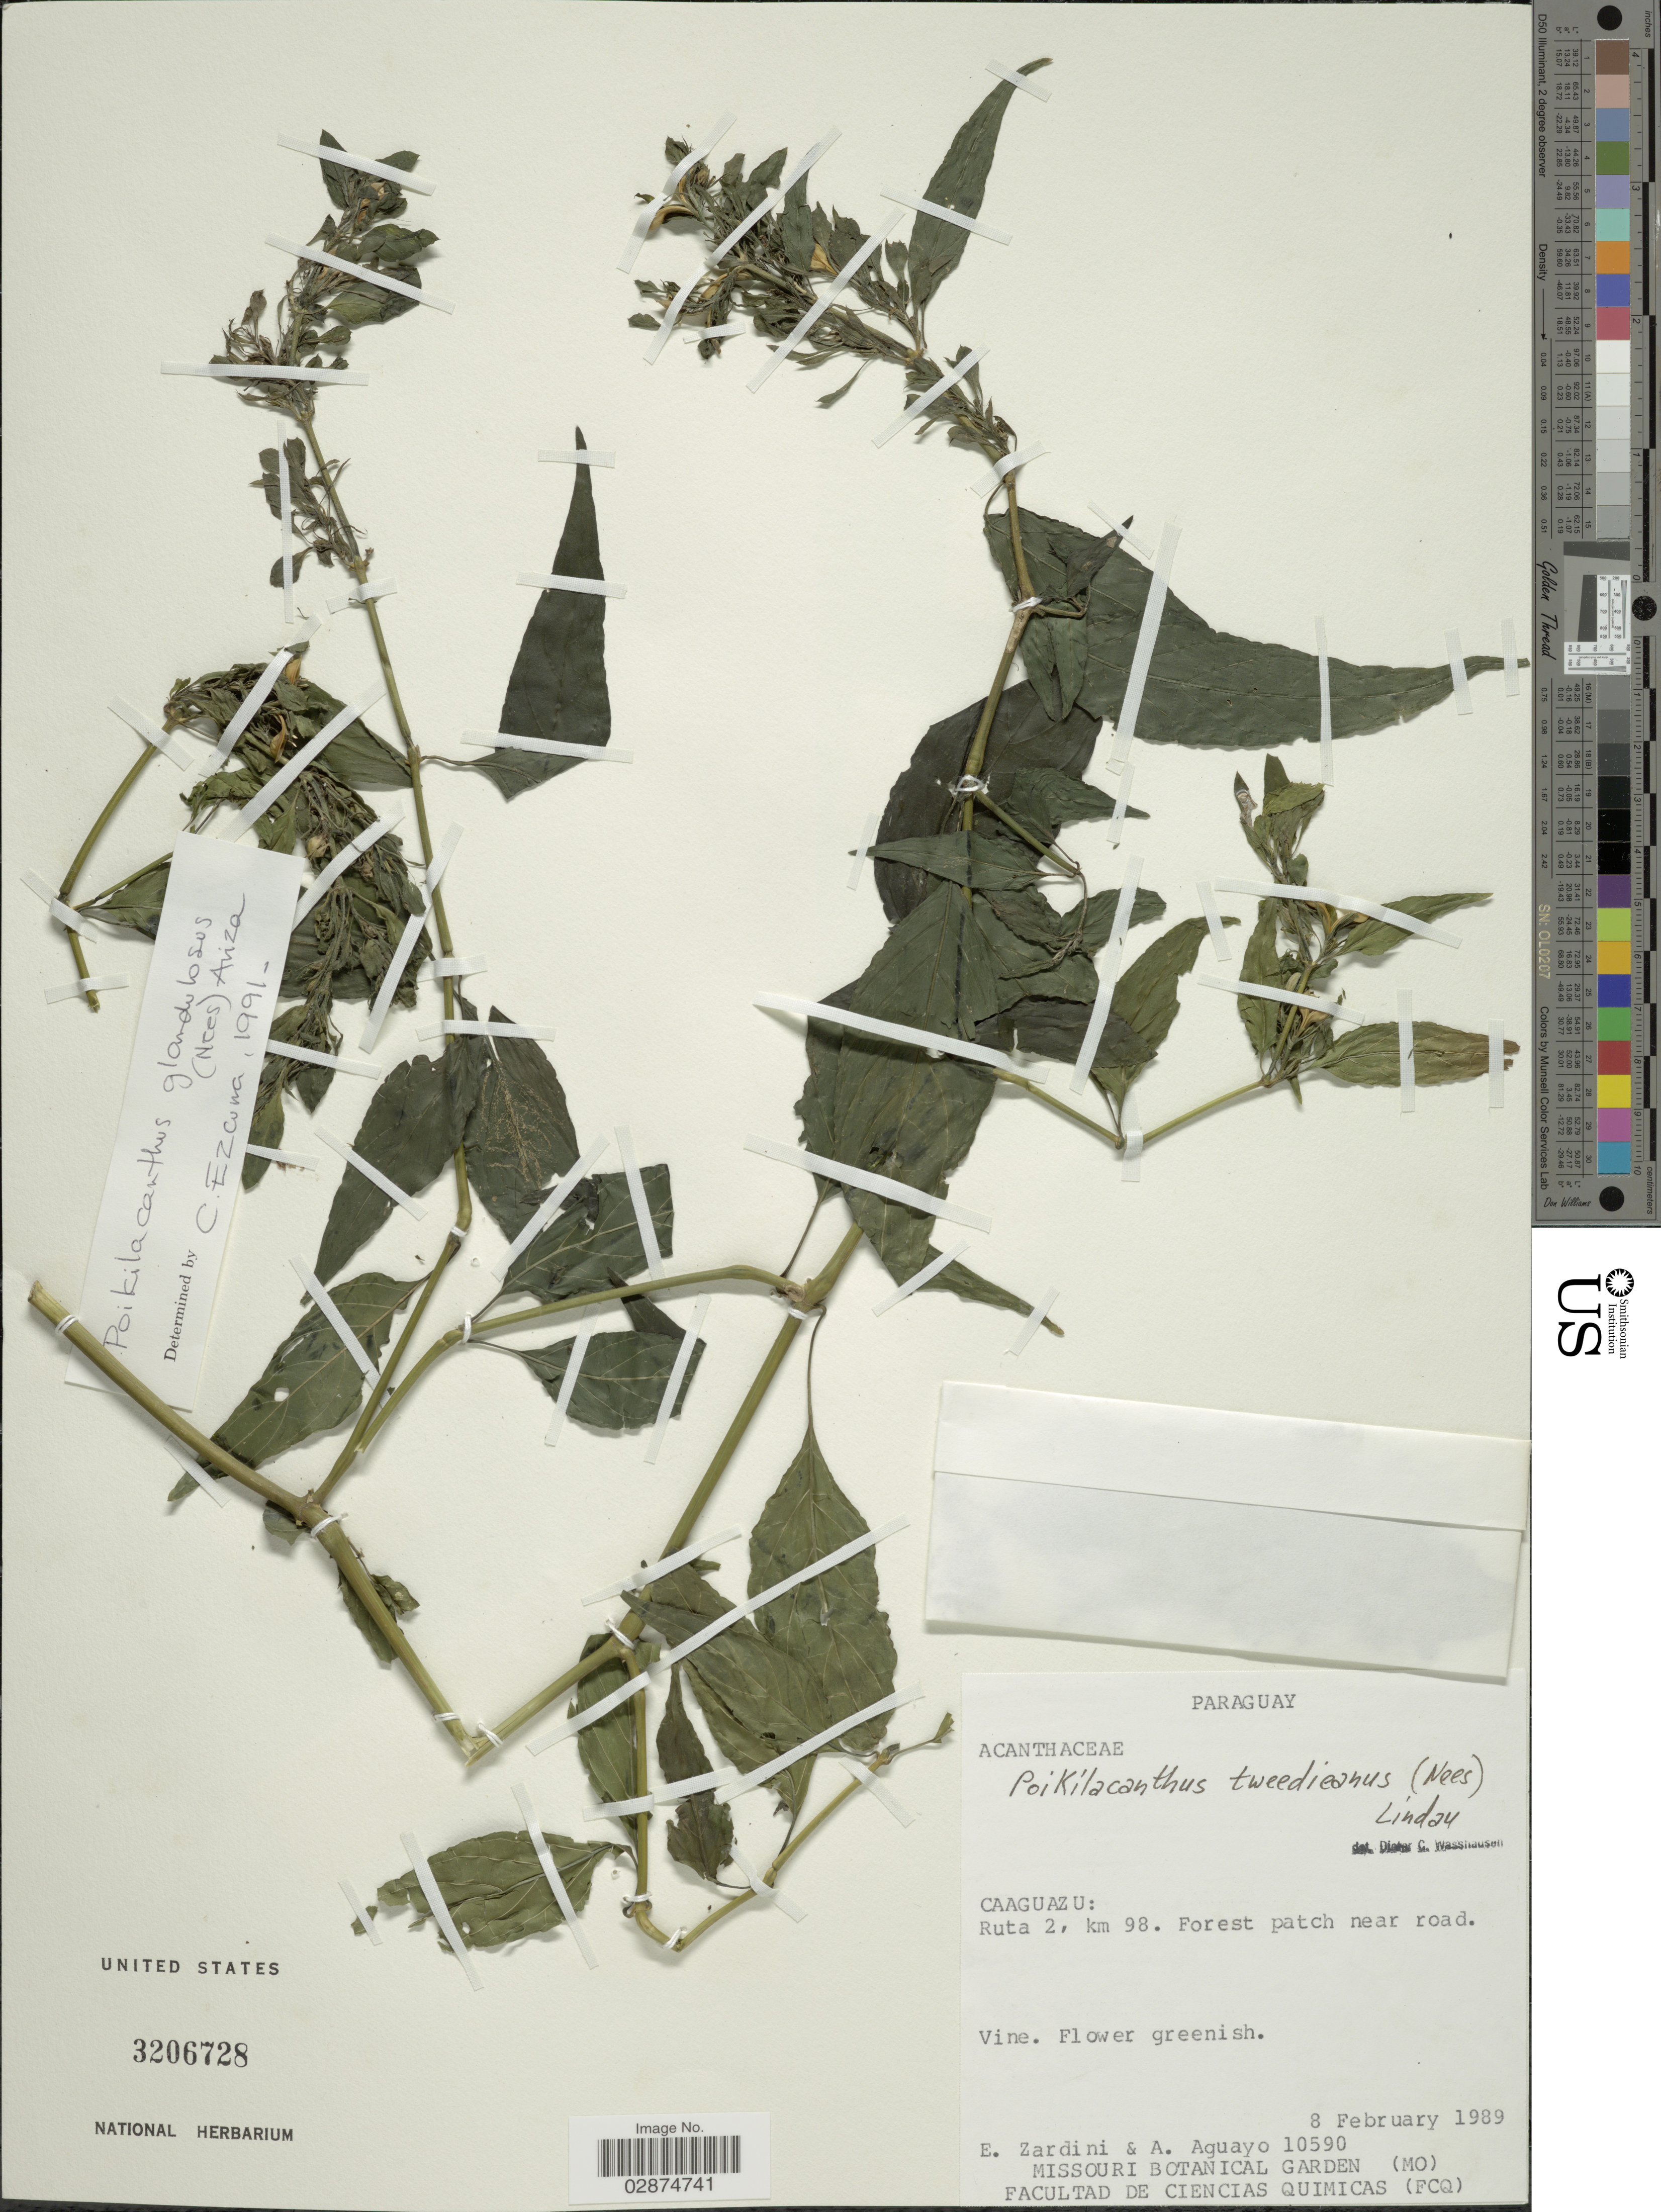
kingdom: Plantae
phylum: Tracheophyta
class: Magnoliopsida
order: Lamiales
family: Acanthaceae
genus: Poikilacanthus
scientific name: Poikilacanthus glandulosus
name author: (Nees) Ariza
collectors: E. Zardini & A. Aguayo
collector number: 10590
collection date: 1989-02-08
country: Paraguay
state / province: Caaguazu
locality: Caaguazu: Ruta 2, km 98. Forest patch near road.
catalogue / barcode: US 3206728